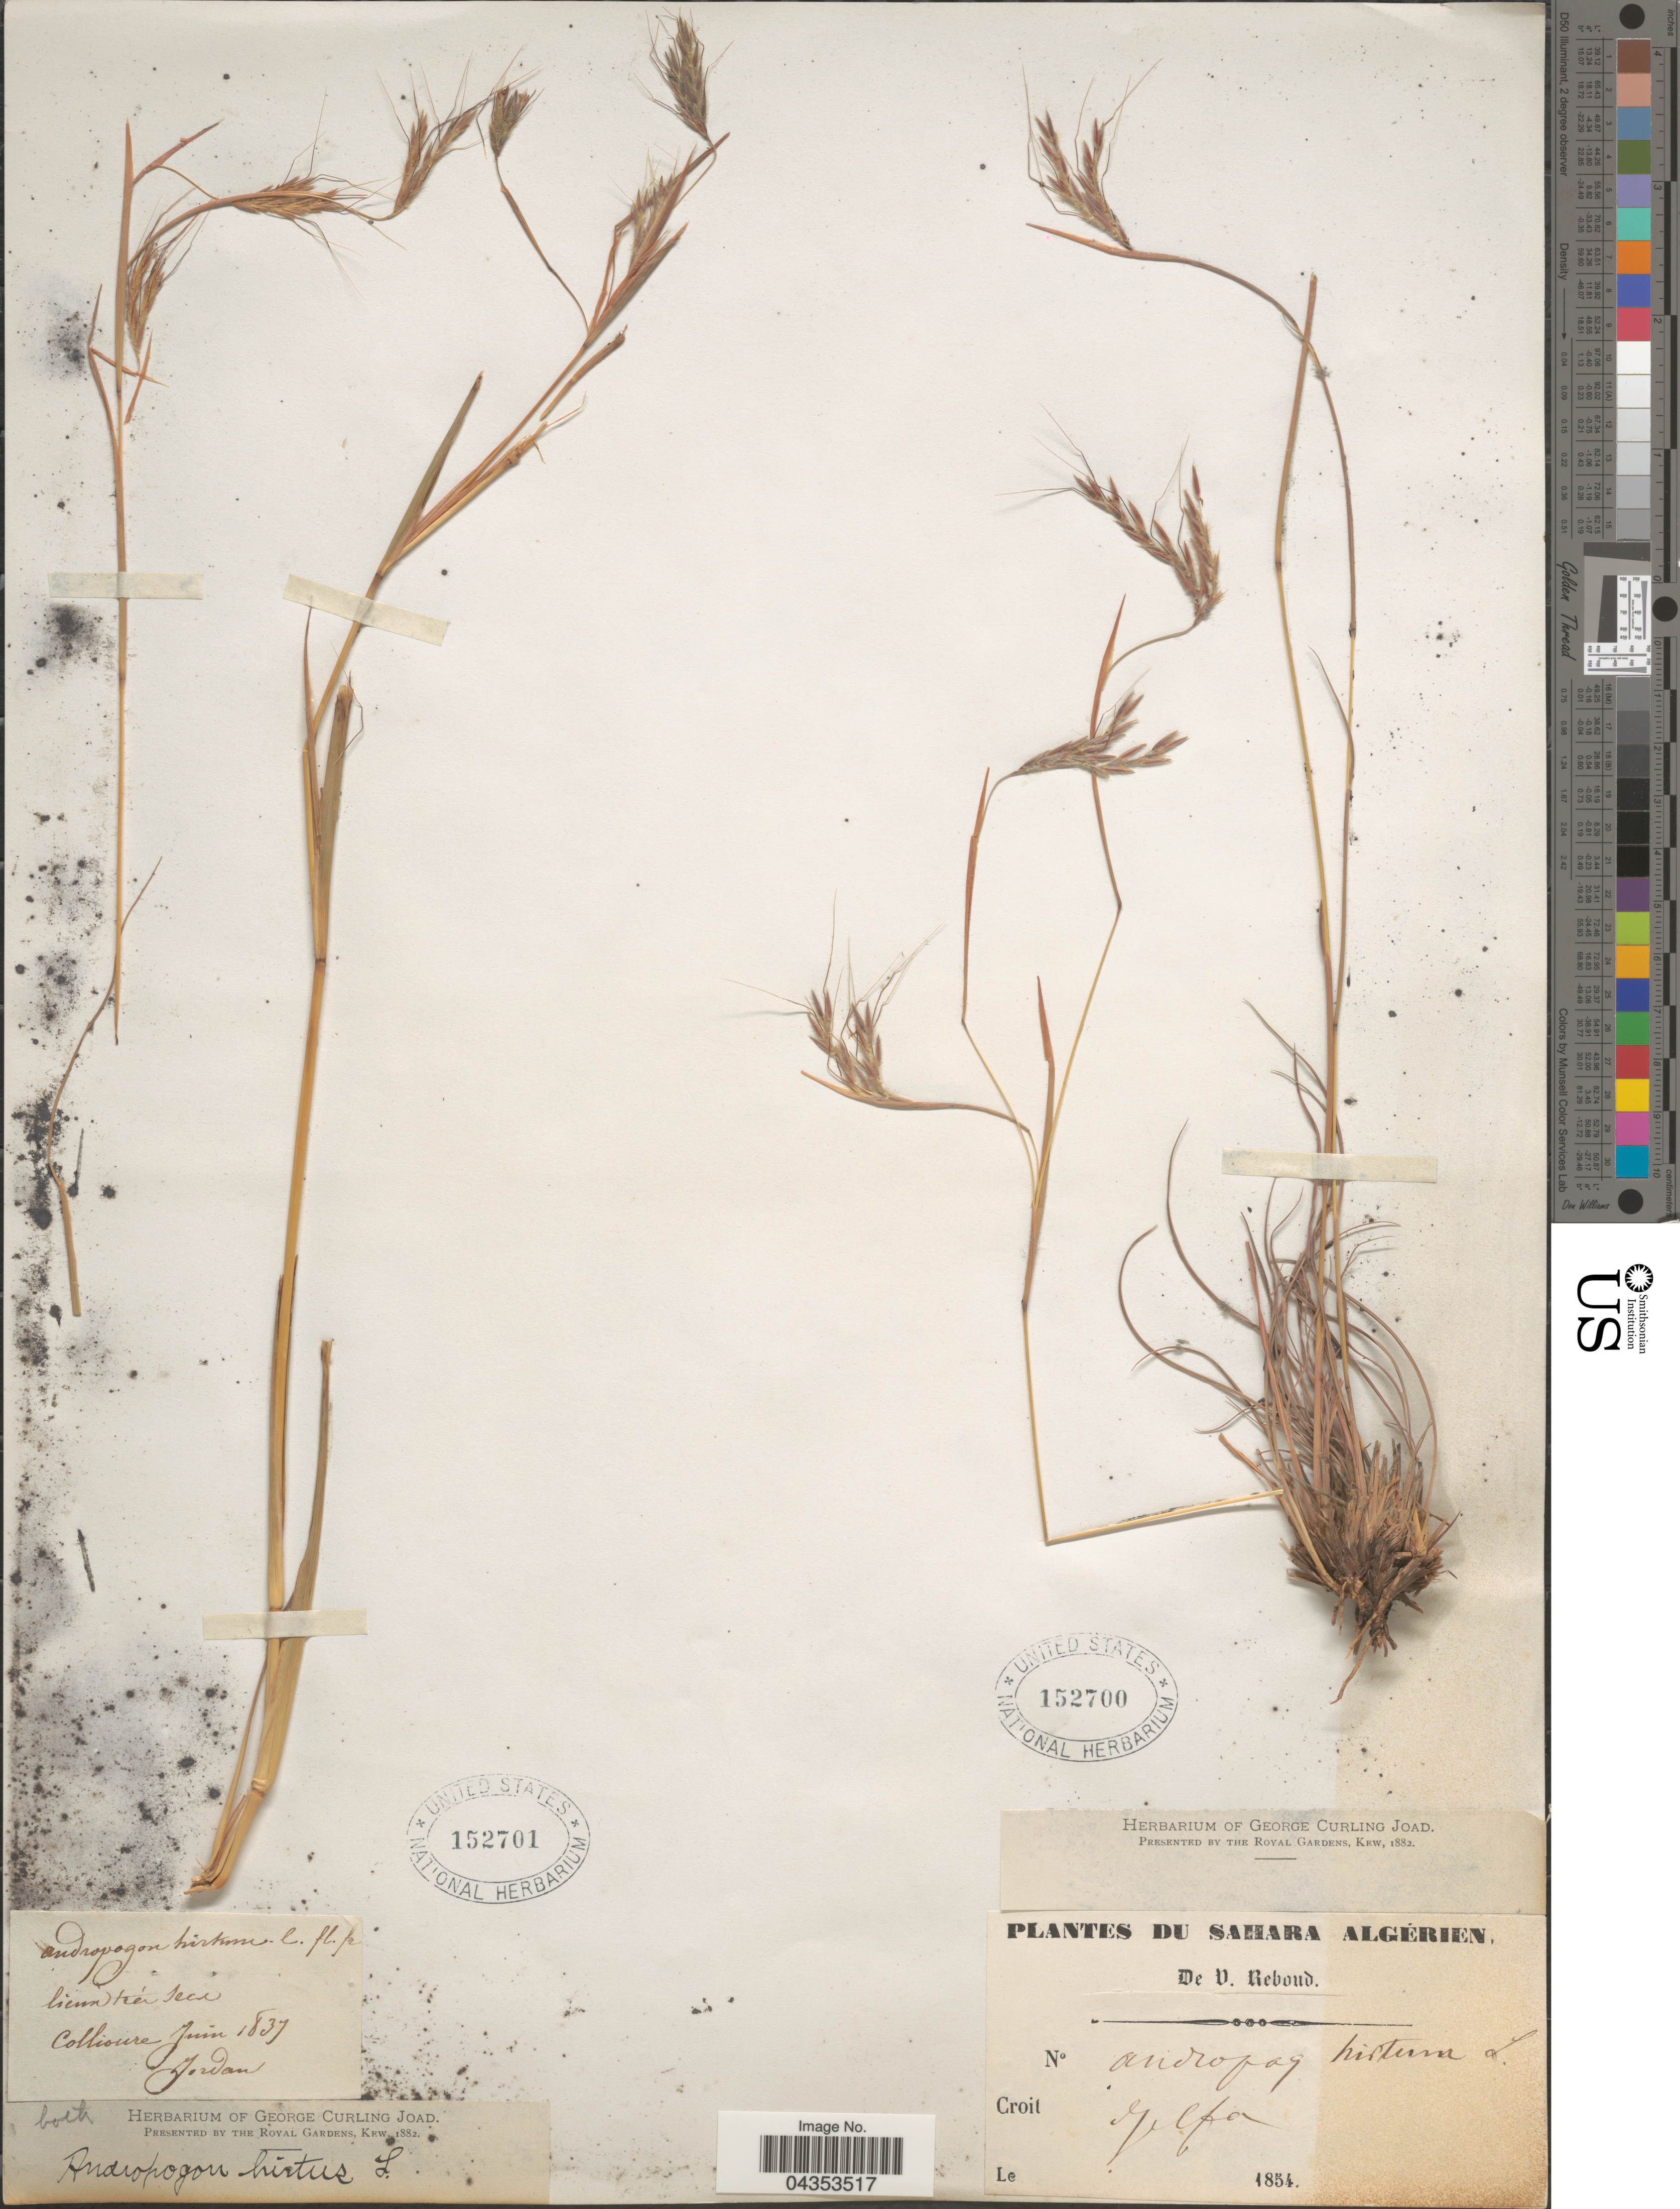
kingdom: Plantae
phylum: Tracheophyta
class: Liliopsida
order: Poales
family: Poaceae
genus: Hyparrhenia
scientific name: Hyparrhenia hirta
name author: (L.) Stapf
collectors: V. Reboud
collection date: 1854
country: Algeria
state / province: Djelfa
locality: Sahara Algérien. Croit Jelfa.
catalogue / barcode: US 152700-2